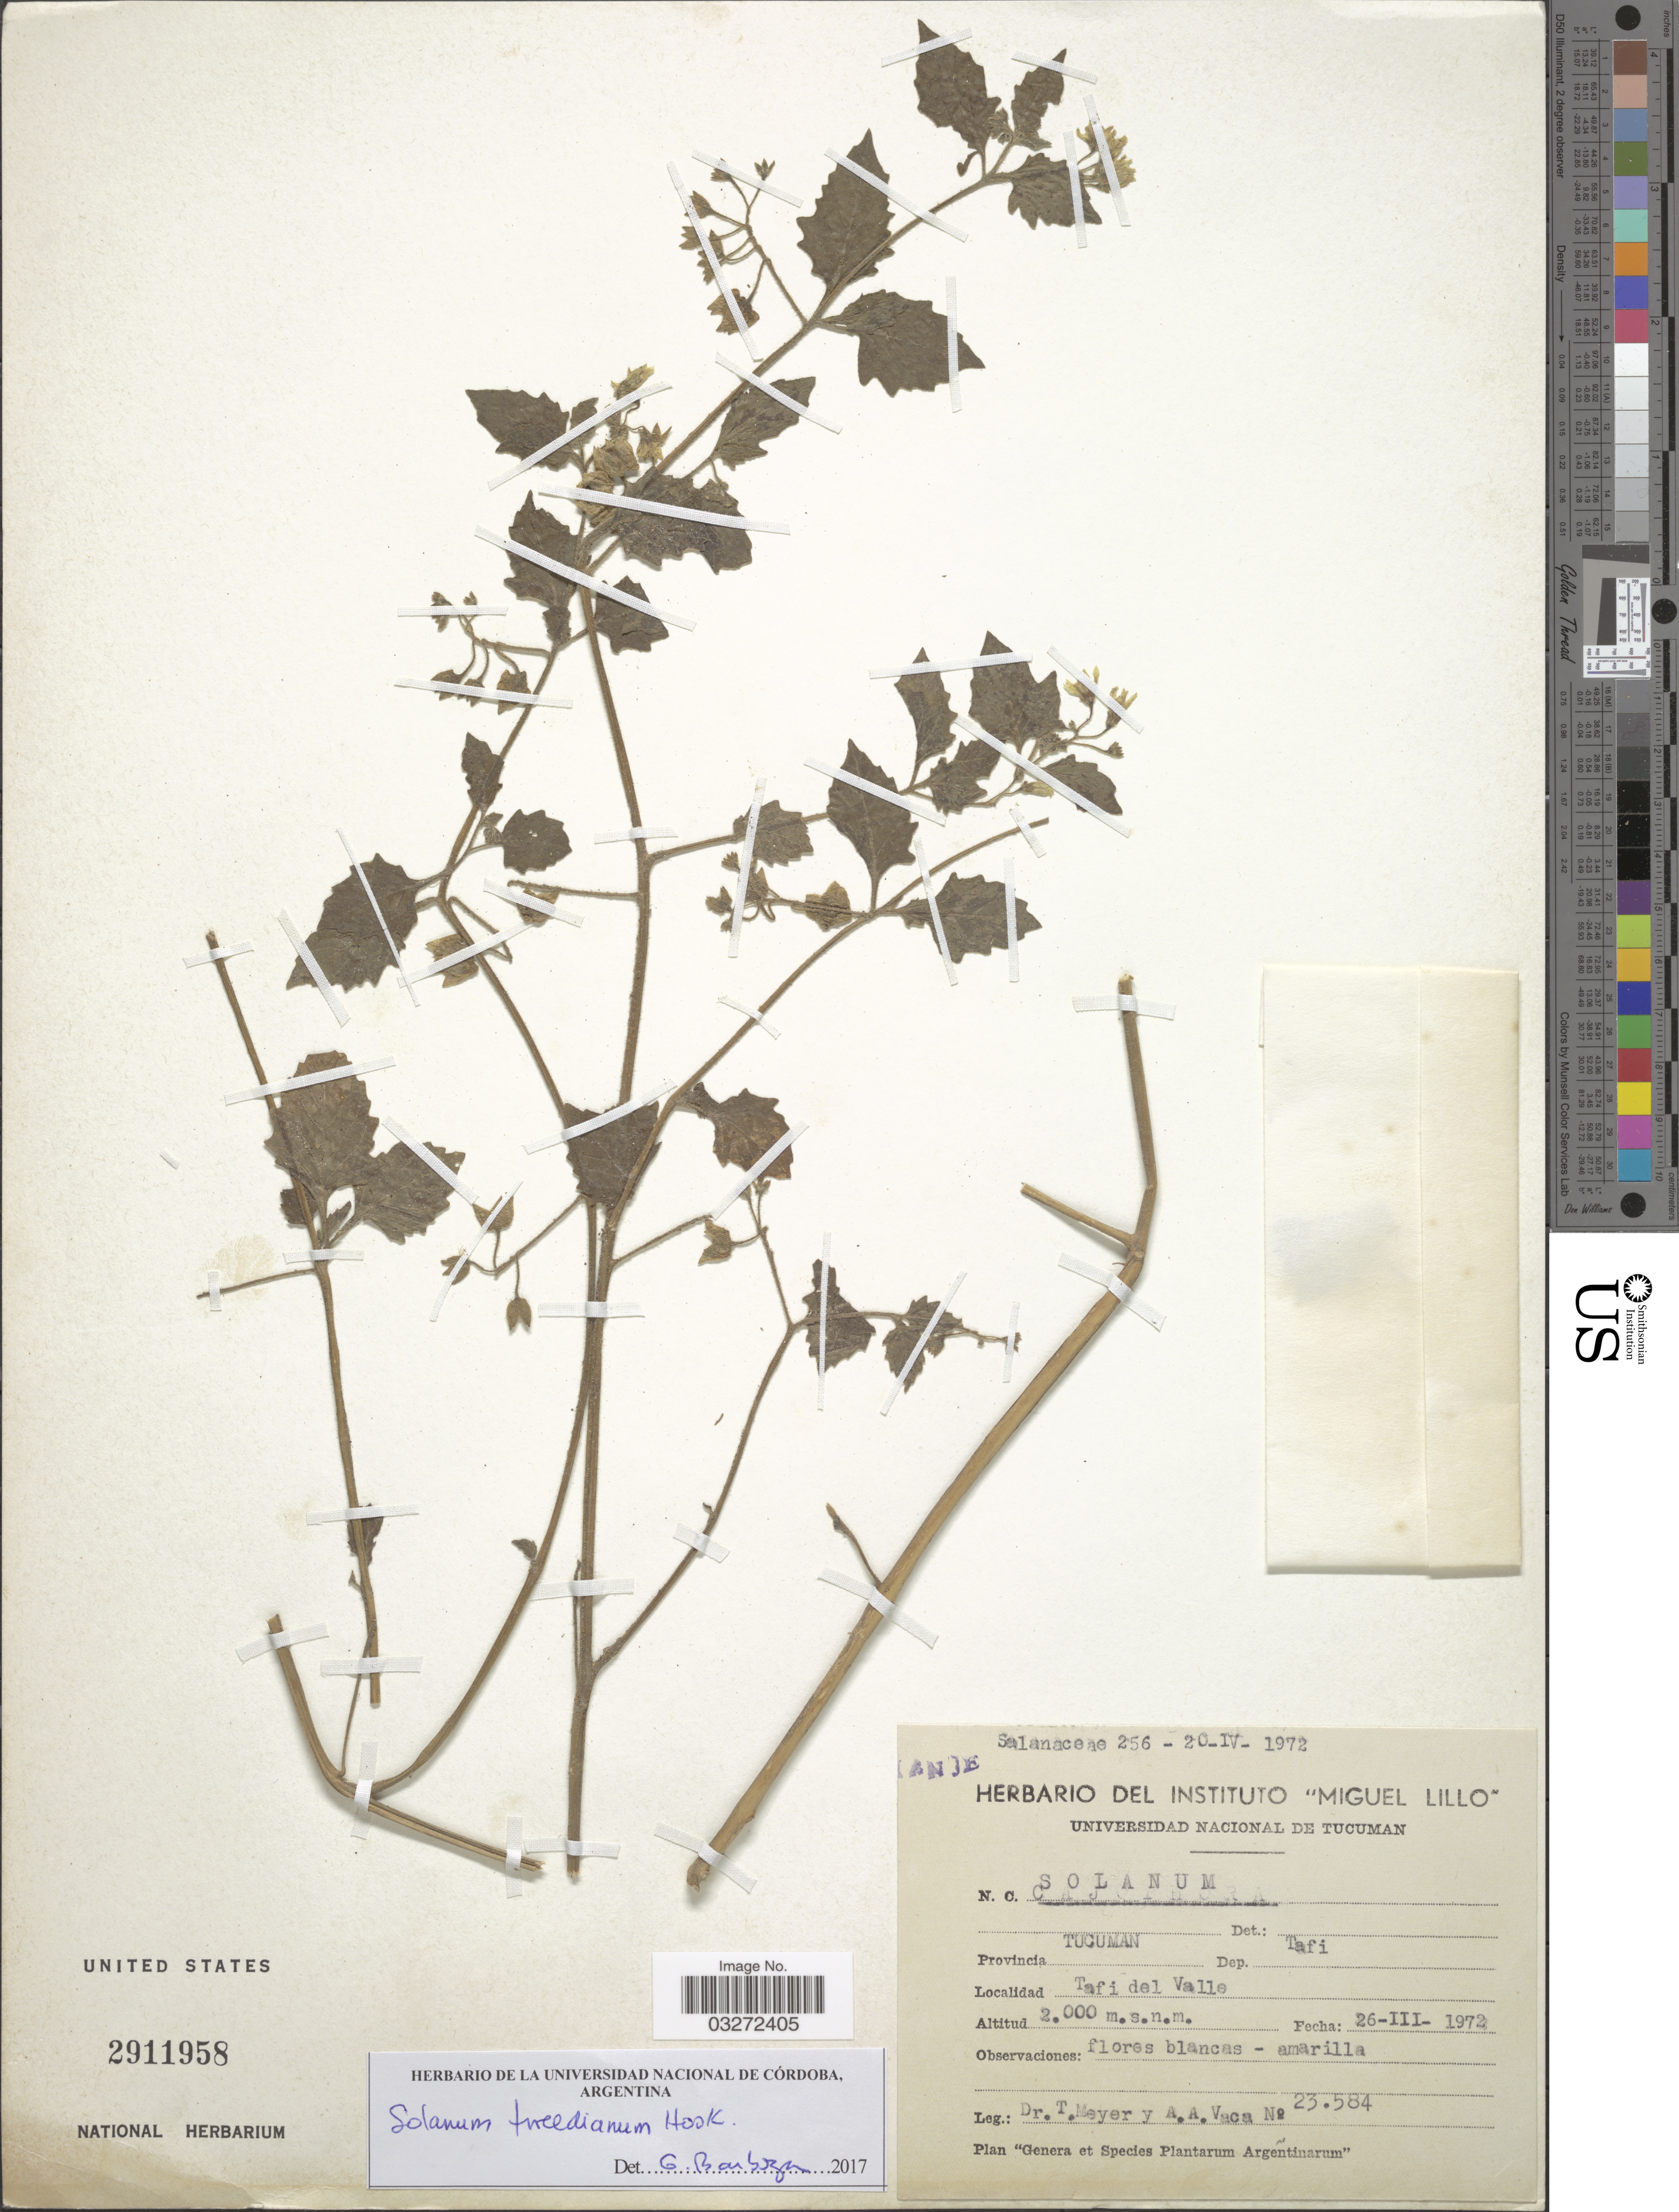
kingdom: Plantae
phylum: Tracheophyta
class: Magnoliopsida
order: Solanales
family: Solanaceae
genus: Solanum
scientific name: Solanum tweedianum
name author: Hook.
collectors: T. Meyer & A. Vaca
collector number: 23584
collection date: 1972-03-26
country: Argentina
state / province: Tucuman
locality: Dep. Tafi, Tafi del Valle.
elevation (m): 2000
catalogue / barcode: US 2911958